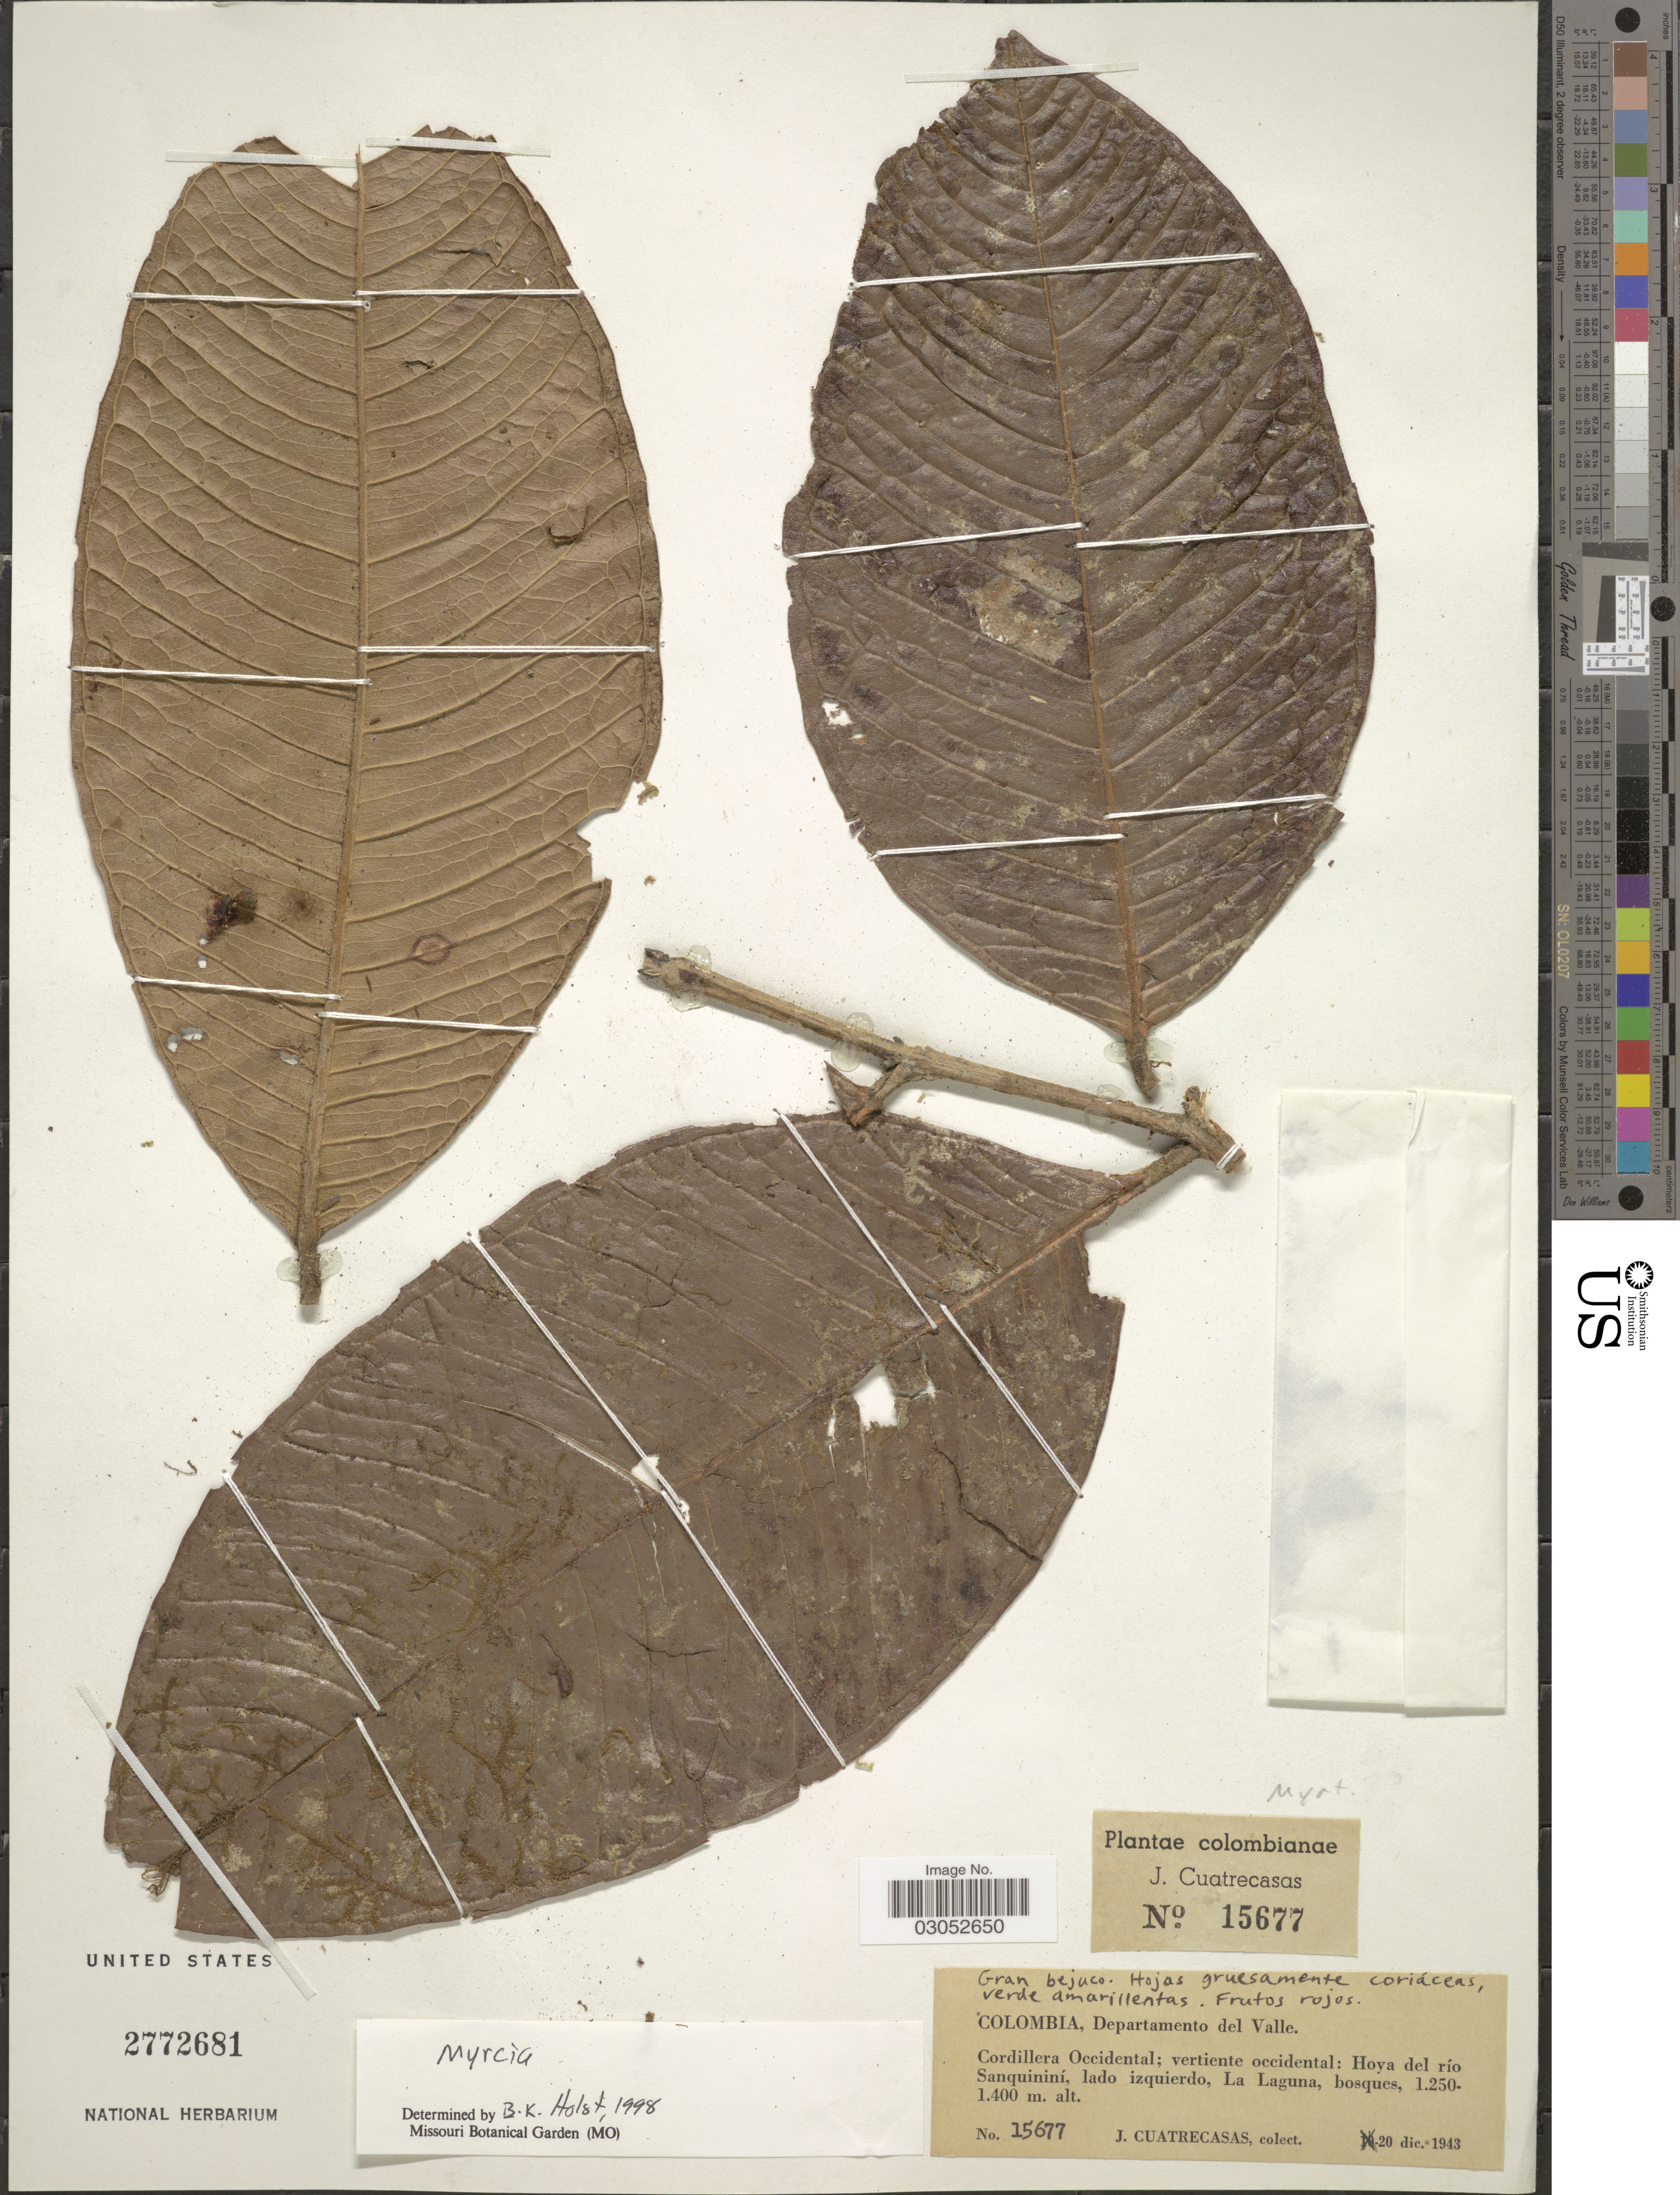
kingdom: Plantae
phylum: Tracheophyta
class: Magnoliopsida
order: Myrtales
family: Myrtaceae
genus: Myrcia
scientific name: Myrcia sp.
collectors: J. Cuatrecasas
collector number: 15677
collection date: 1943-12-20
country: Colombia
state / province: Valle del Cauca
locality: Departamento del Valle. Cordillera Occidental; vertiente occidental: Hoya del río Sanquininí, lado izquierdo, La Laguna.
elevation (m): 1250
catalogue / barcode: US 2772681